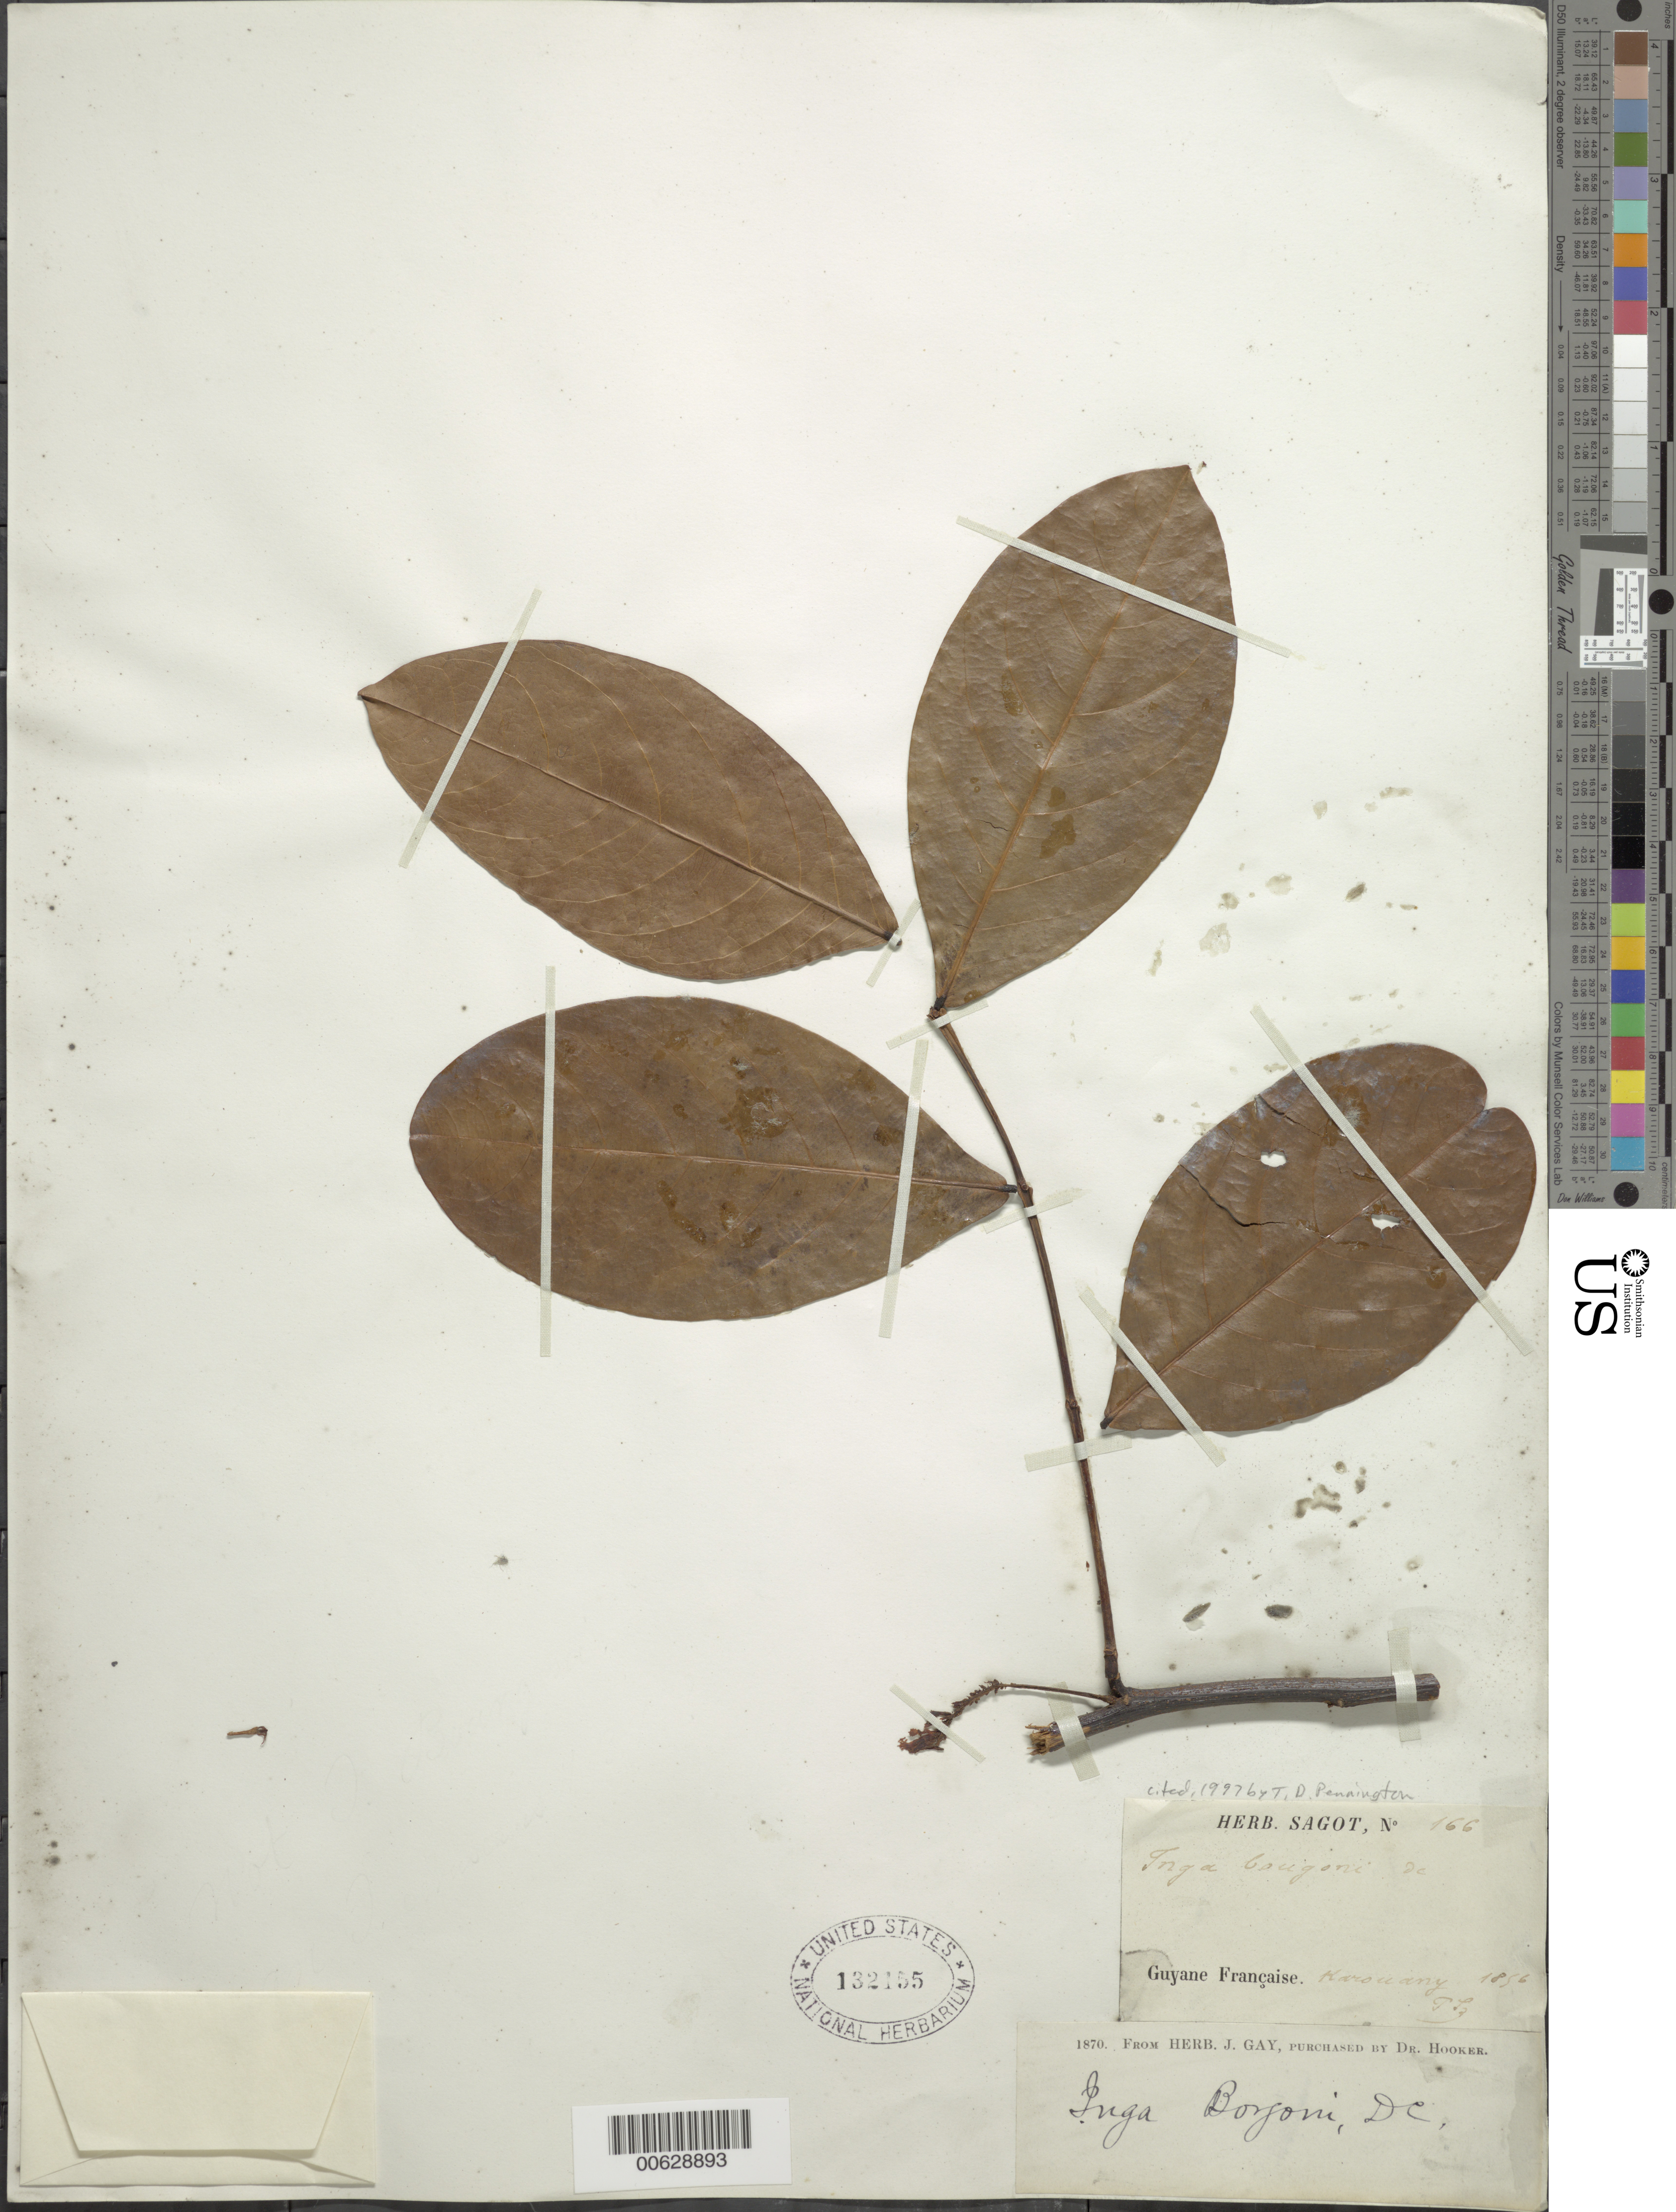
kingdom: Plantae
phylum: Tracheophyta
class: Magnoliopsida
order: Fabales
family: Fabaceae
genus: Inga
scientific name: Inga bourgoni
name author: (Aubl.) DC.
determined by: Pennington, T. D., (K)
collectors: P. A. Sagot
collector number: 166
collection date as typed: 1856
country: French Guiana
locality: Karouany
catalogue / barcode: US 132155